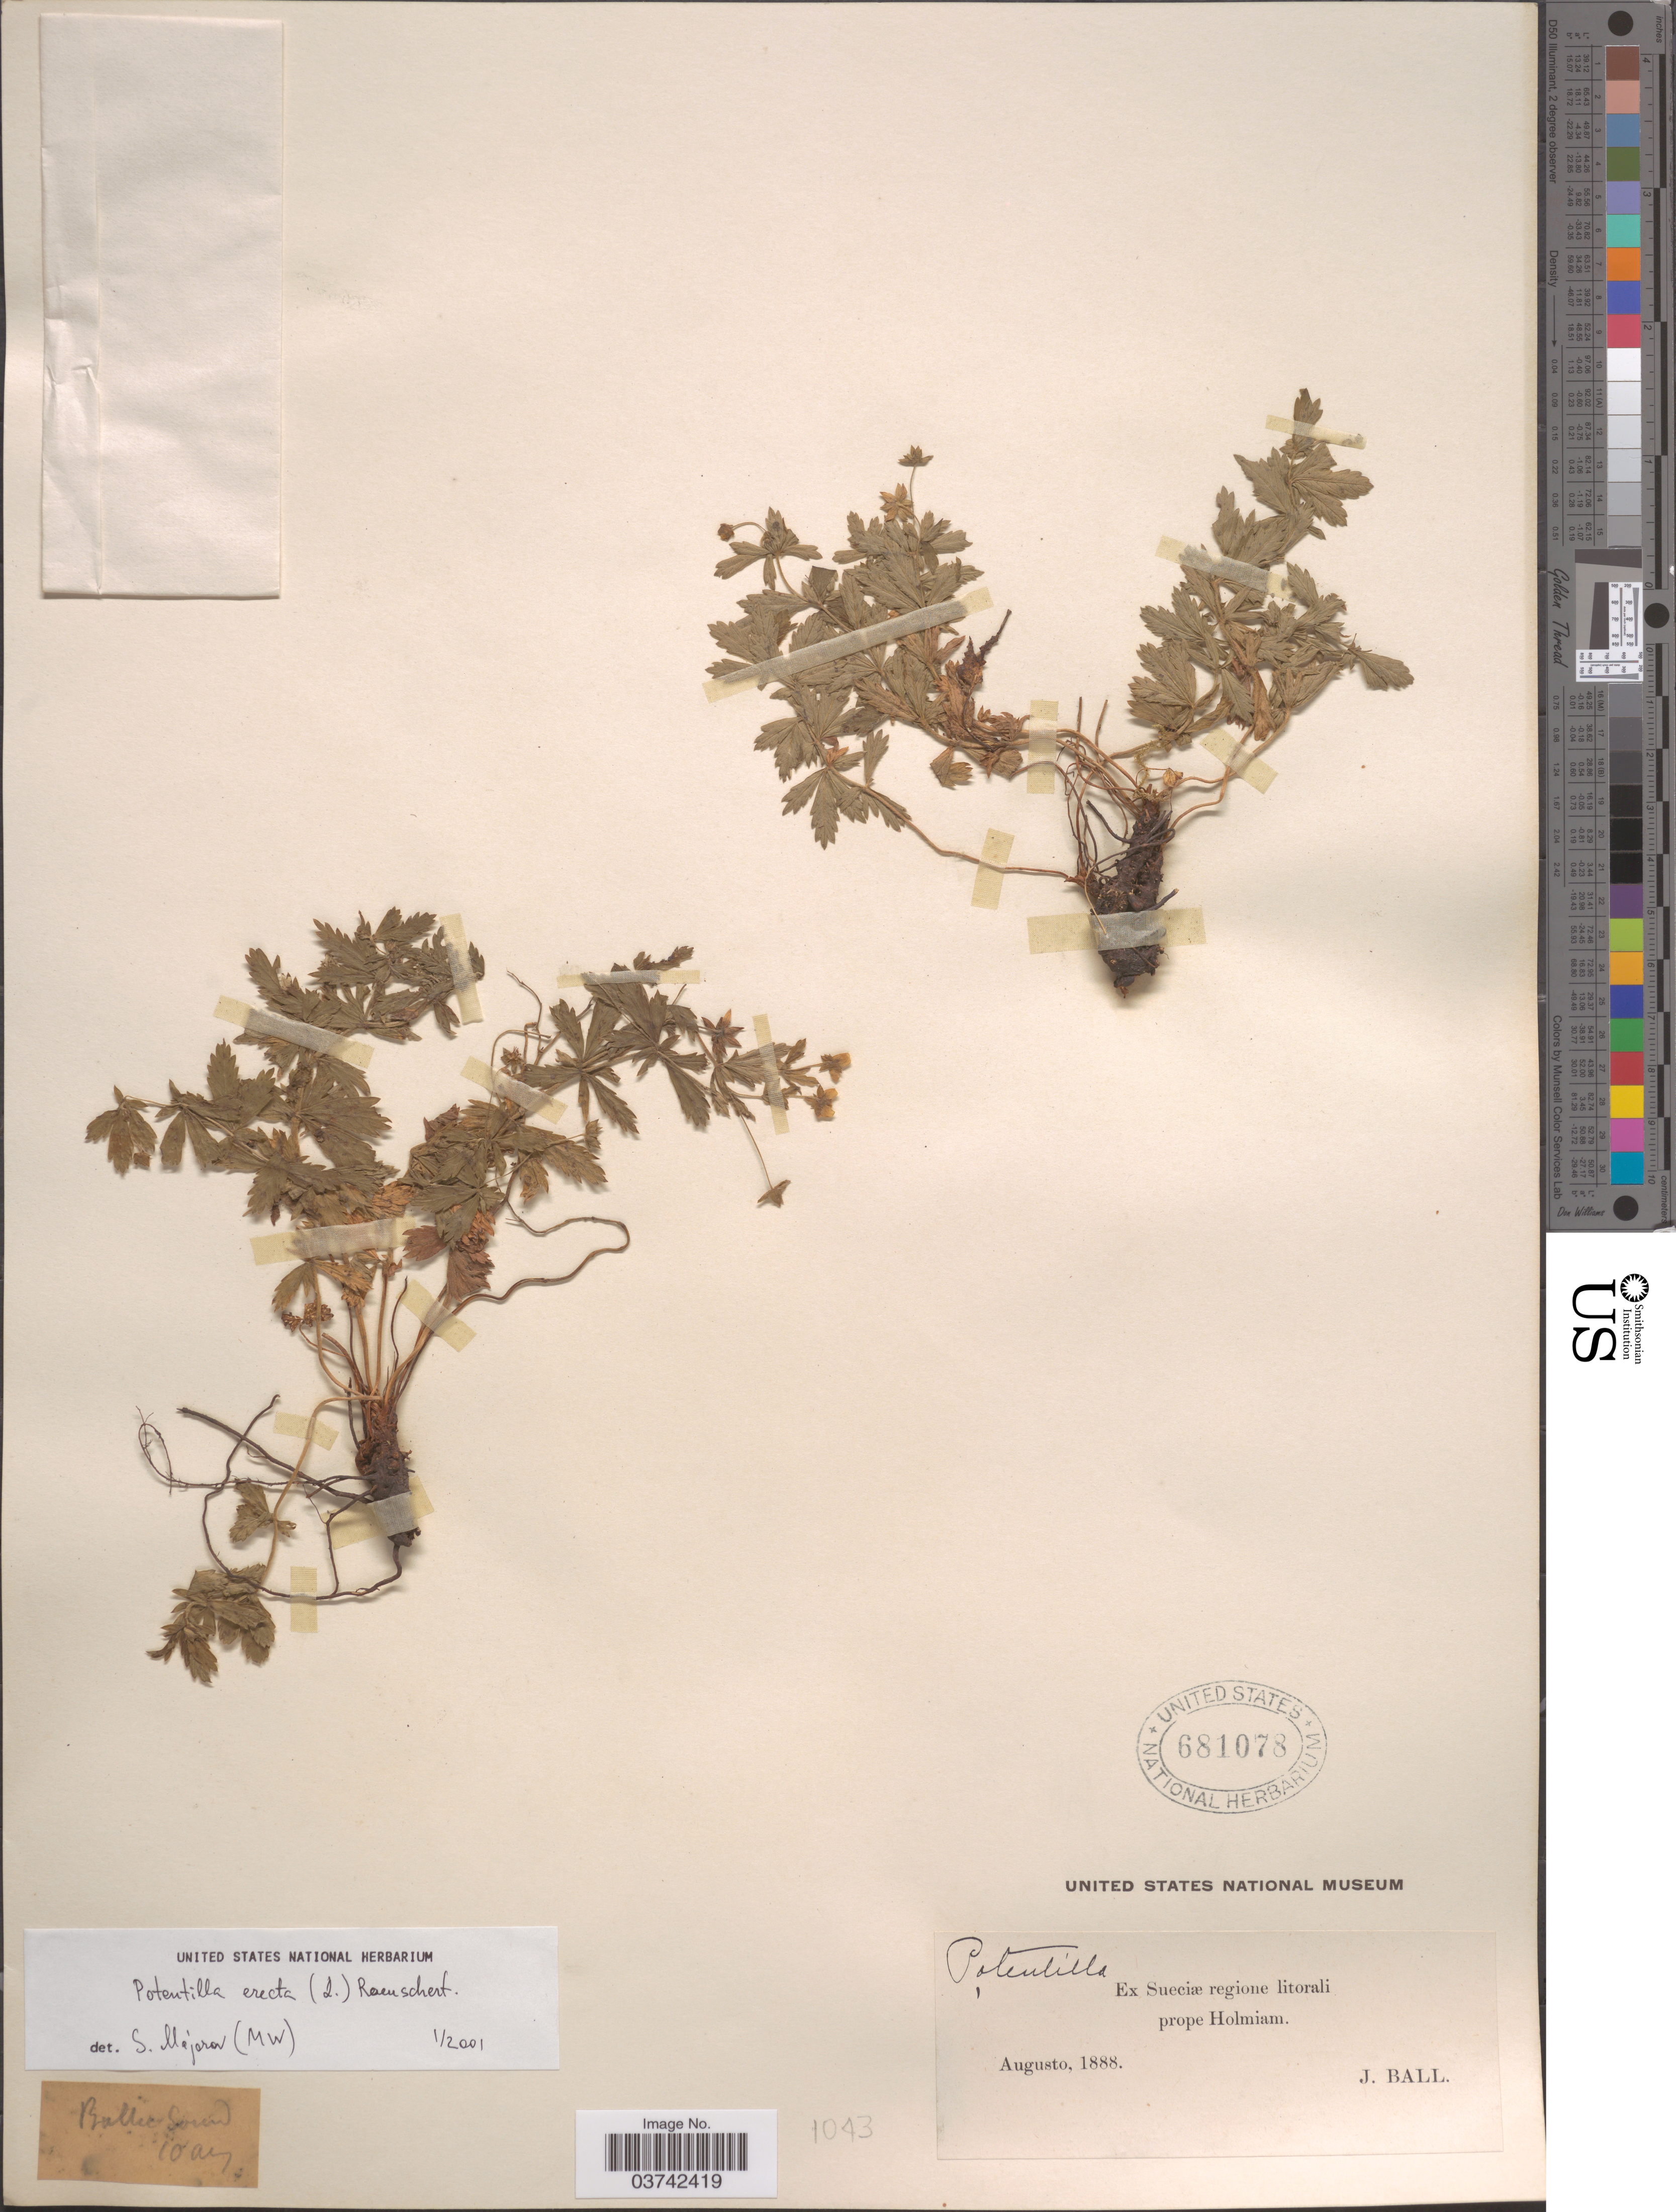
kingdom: Plantae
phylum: Tracheophyta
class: Magnoliopsida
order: Rosales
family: Rosaceae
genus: Potentilla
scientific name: Potentilla erecta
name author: (L.) Raeusch.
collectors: J. Ball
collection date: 1888-08-10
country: Sweden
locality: Ex Sueciæ regione litorali prope Holmiam. Baltic Sound.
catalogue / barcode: US 681078